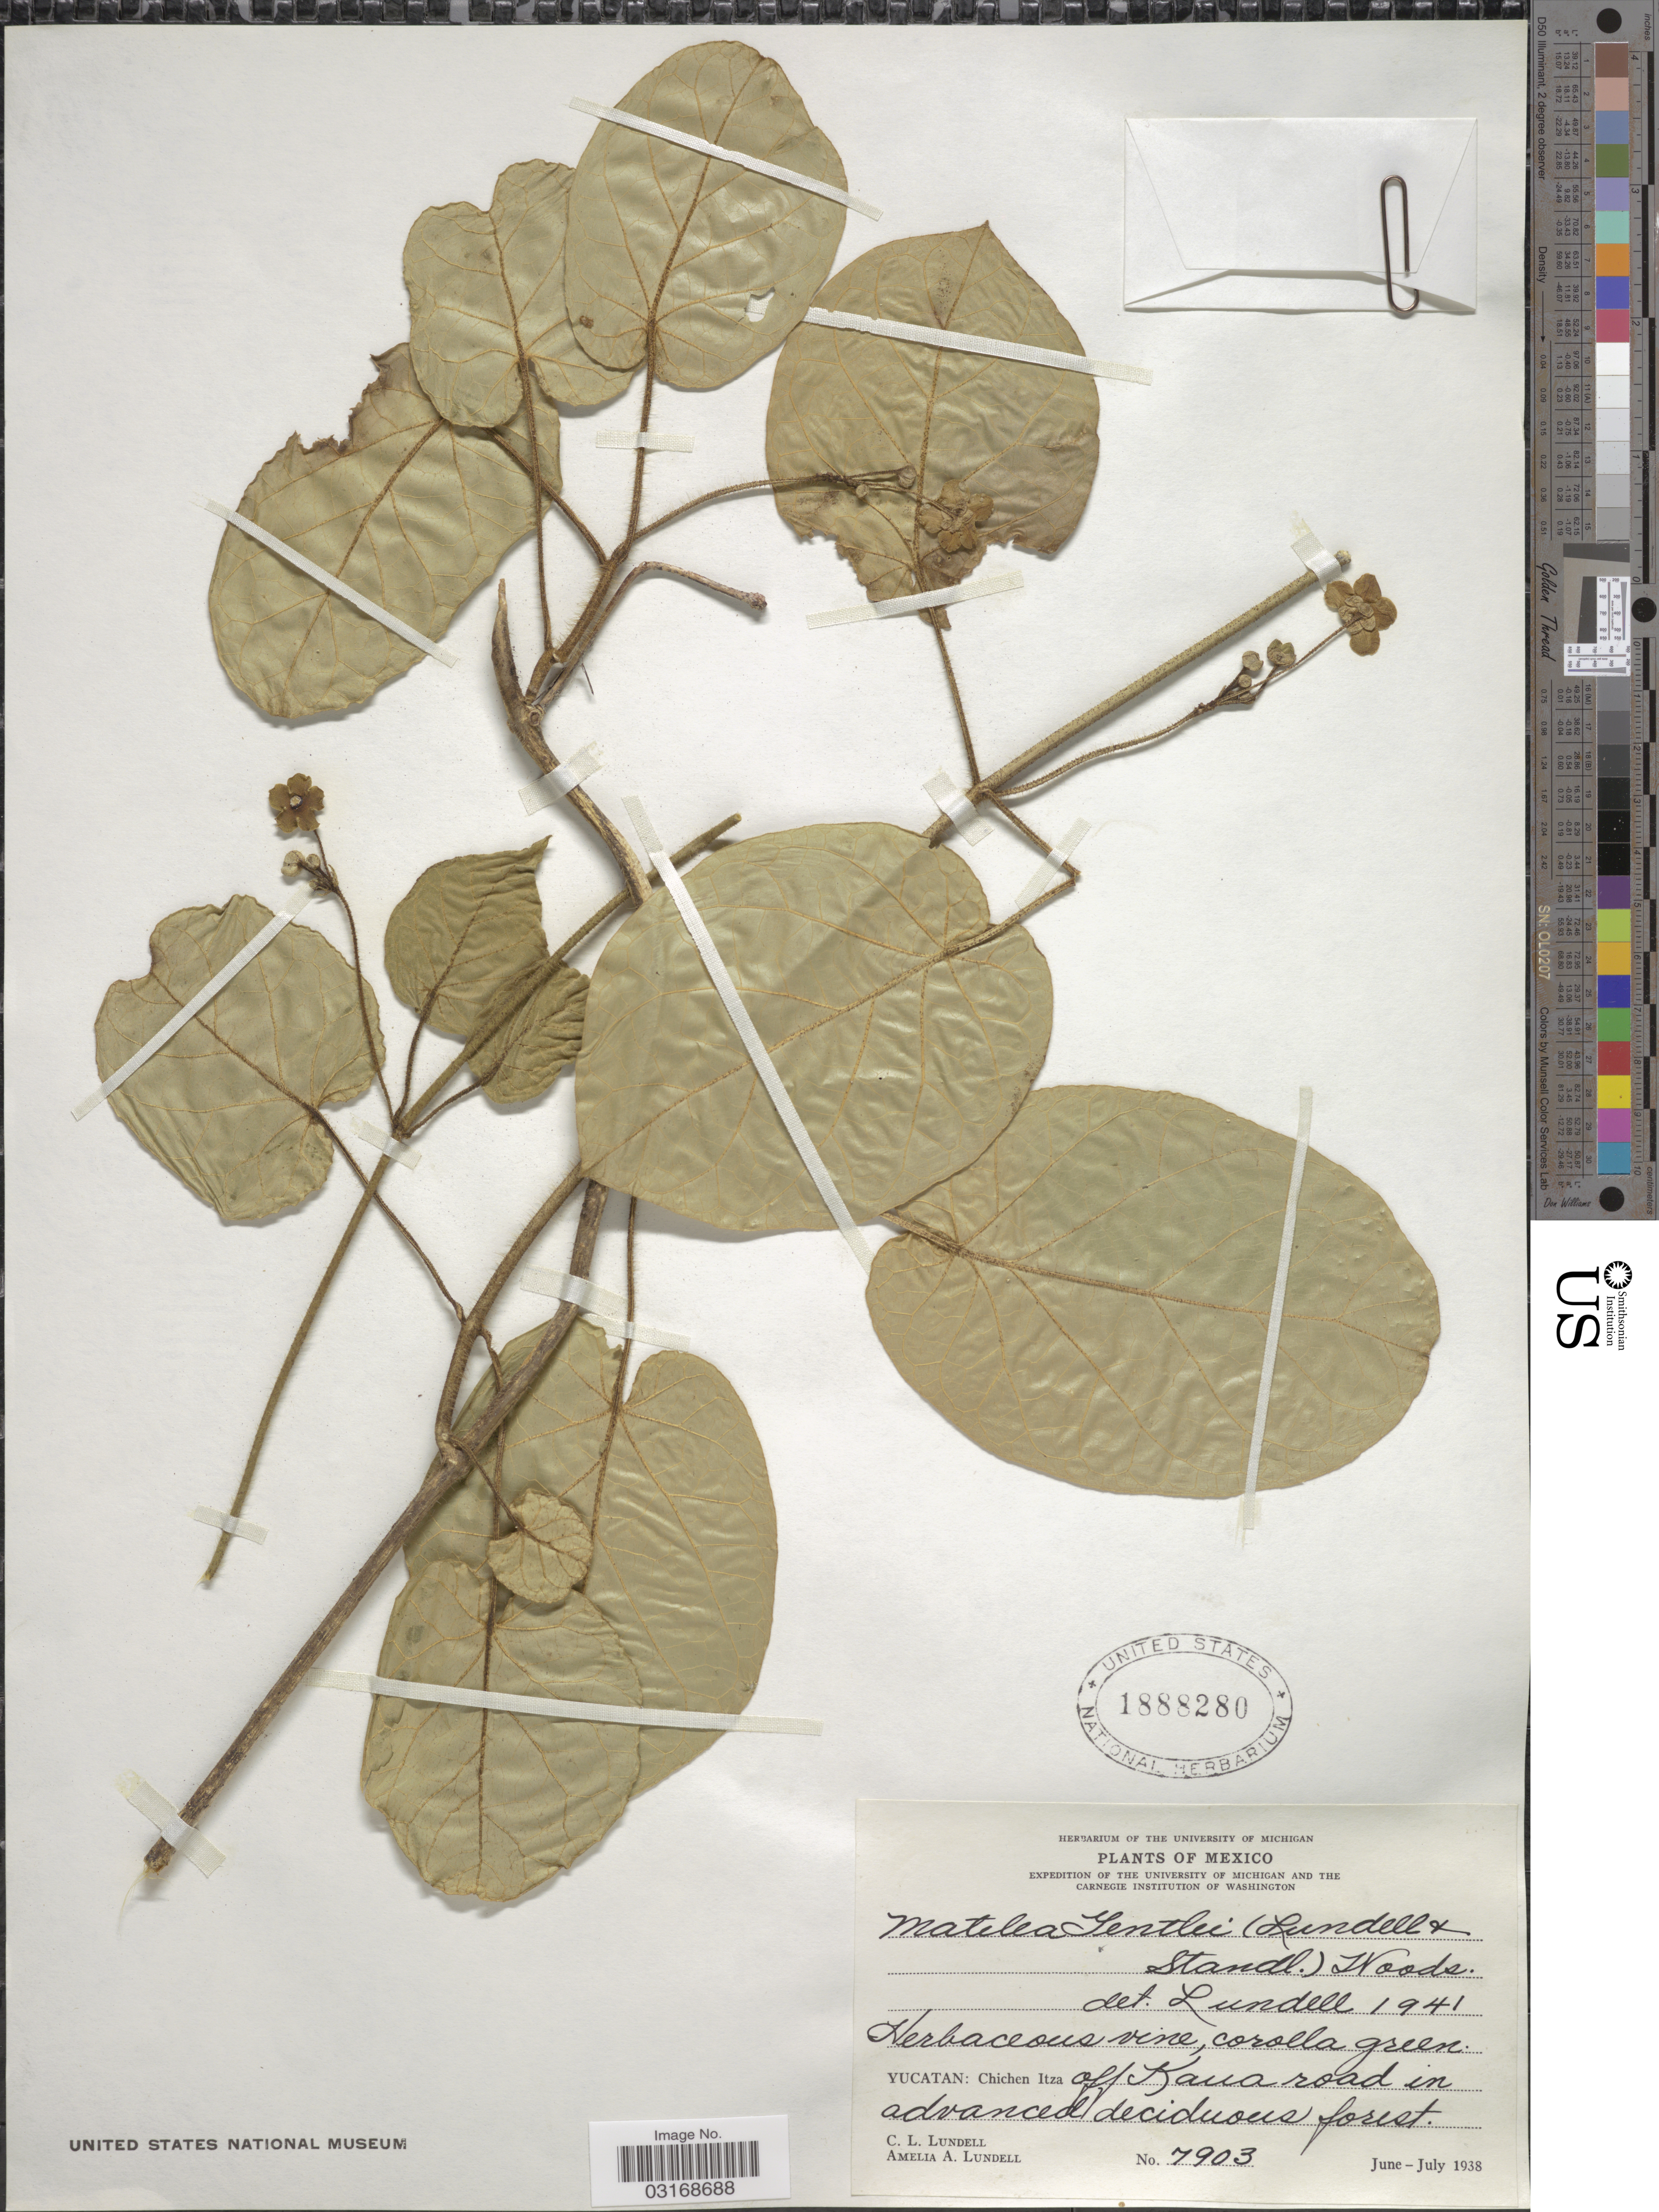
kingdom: Plantae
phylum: Tracheophyta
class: Magnoliopsida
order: Gentianales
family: Apocynaceae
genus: Matelea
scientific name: Matelea gentlei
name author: (Lundell & Standl.) Woodson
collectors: C. L. Lundell & A. A. Lundell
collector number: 7903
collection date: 1938-06/1938-07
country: Mexico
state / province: Yucatán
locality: Yucatan: Chichen Itza off Kaua road in advanced deciduous forest.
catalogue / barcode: US 1888280